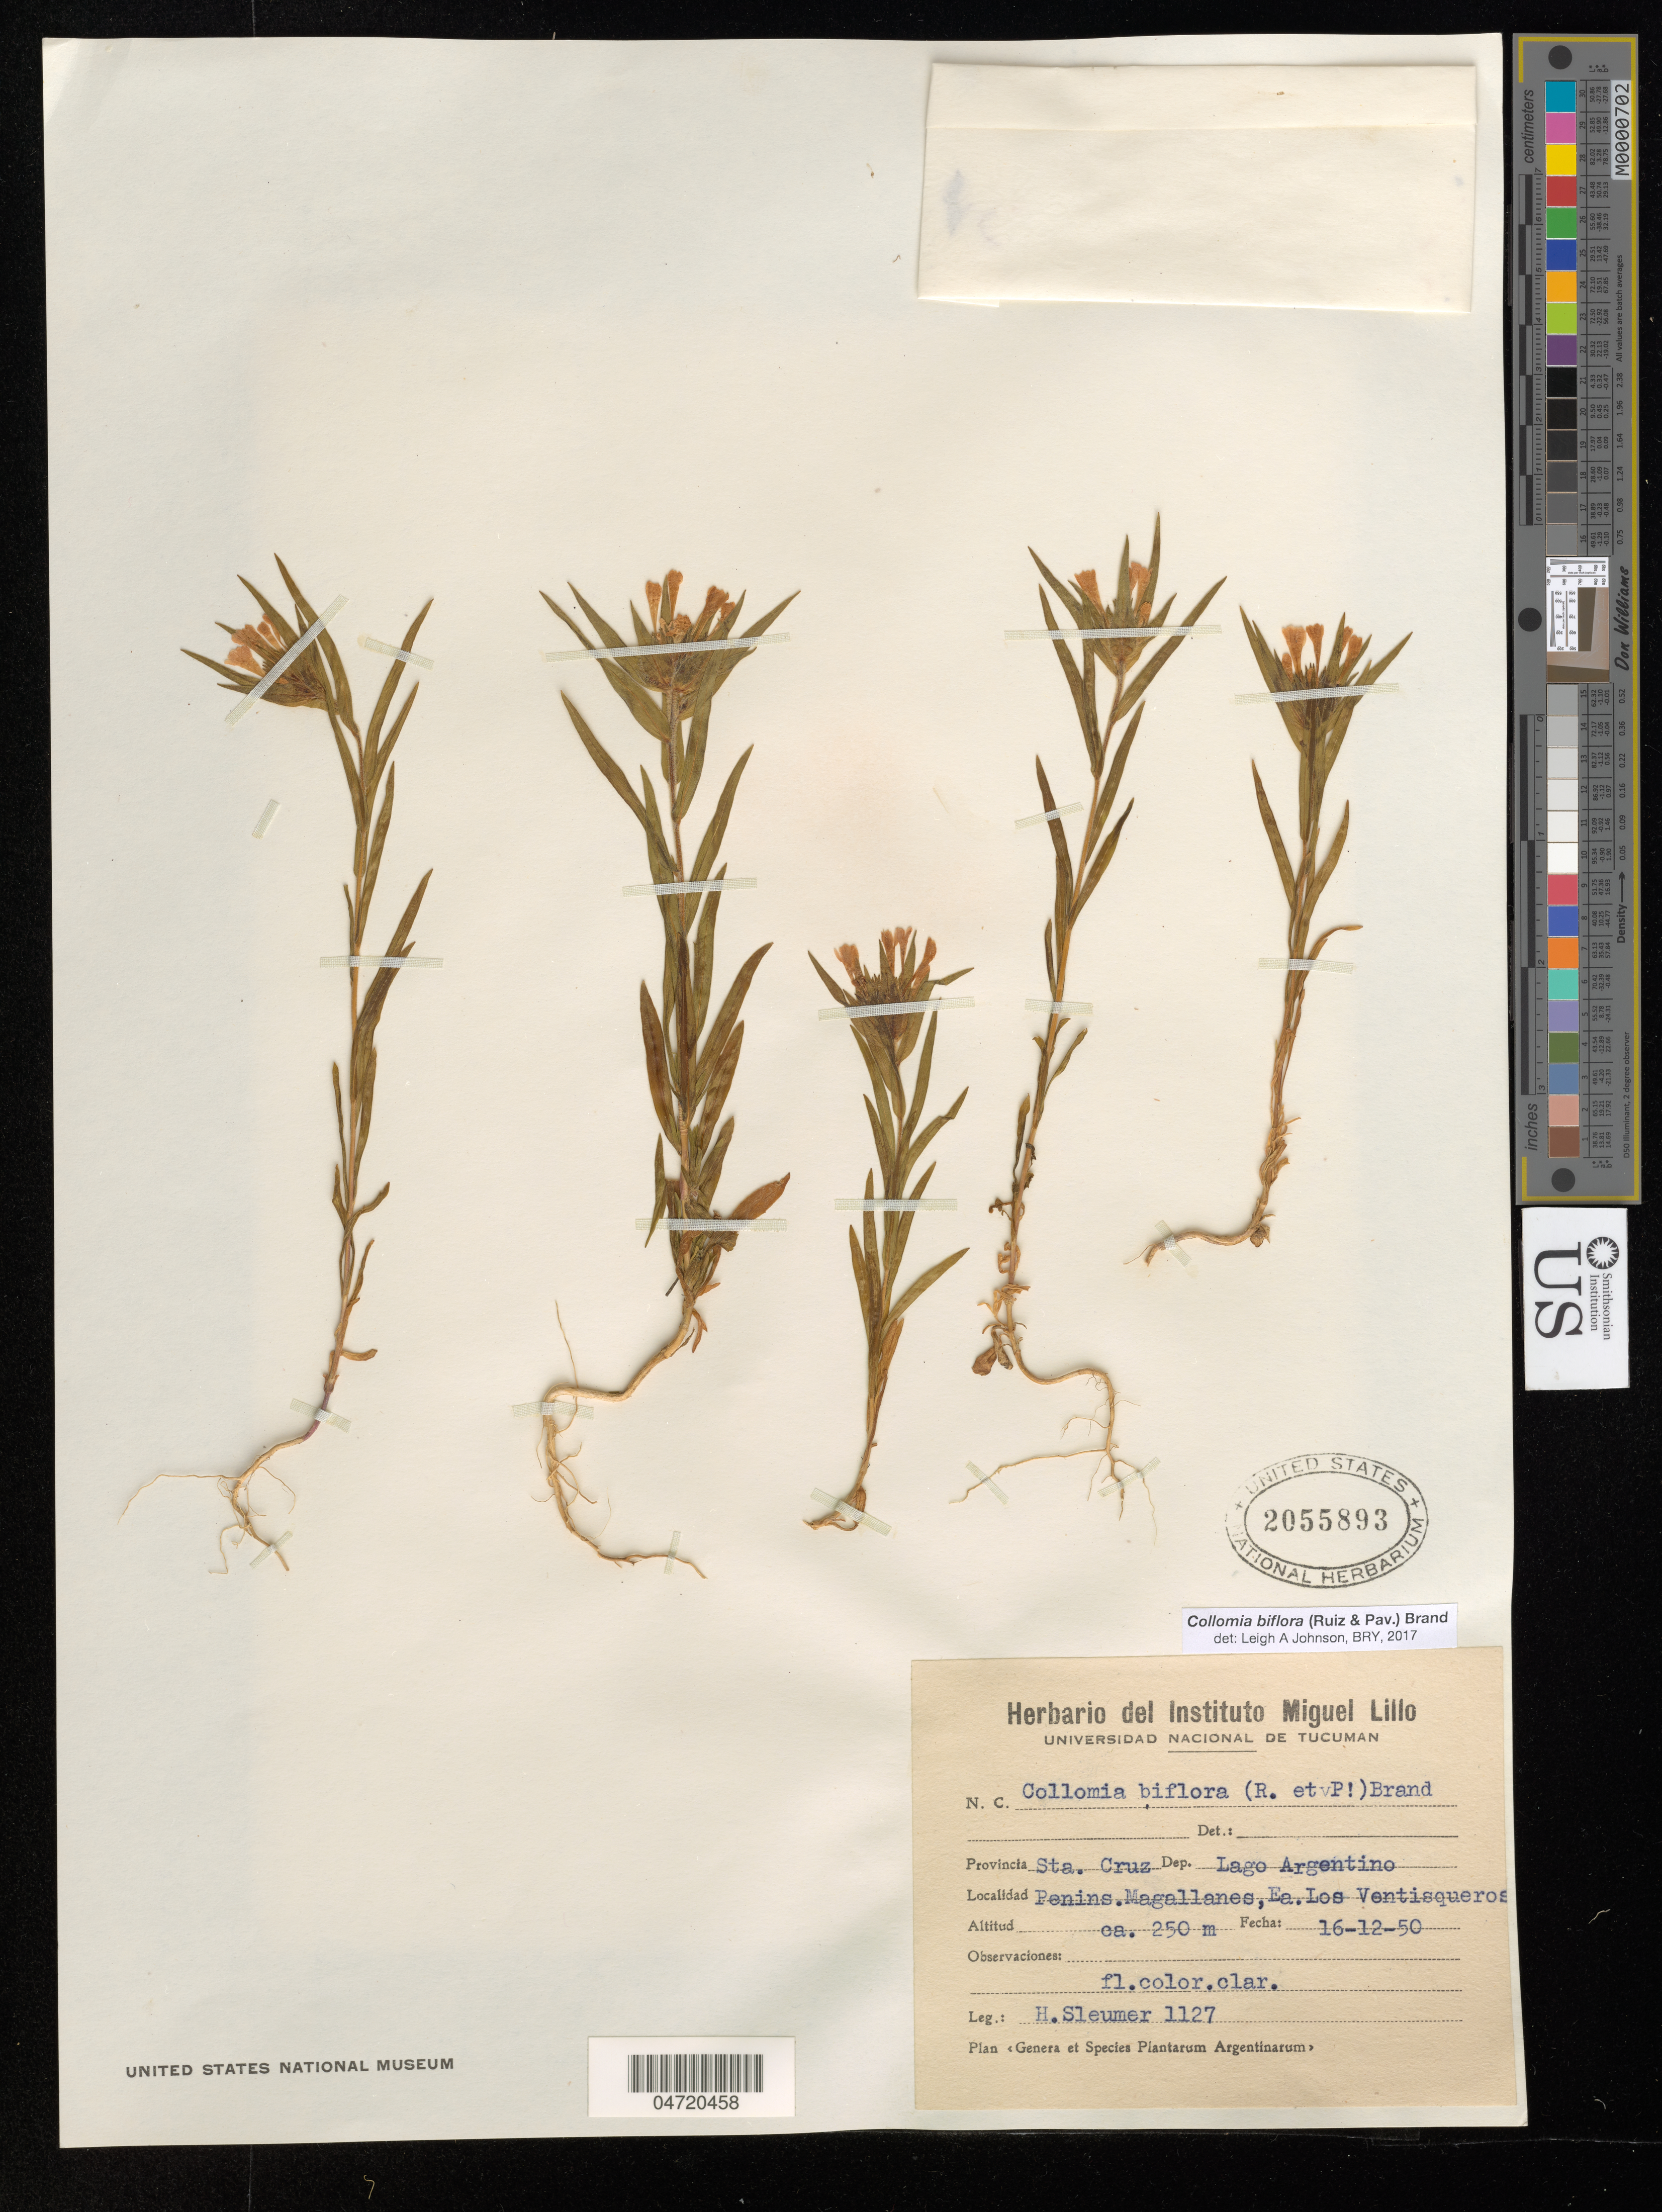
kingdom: Plantae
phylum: Tracheophyta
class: Magnoliopsida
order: Ericales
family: Polemoniaceae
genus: Collomia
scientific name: Collomia biflora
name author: (Ruiz & Pav.) Brand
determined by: Johnson, Leigh Alma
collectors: H. O. Sleumer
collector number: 1127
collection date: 1950-12-16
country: Argentina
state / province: Santa Cruz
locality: Dep. Lago Argentino. Penins. Magallanes, Ea. Los Ventisqueros.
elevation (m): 250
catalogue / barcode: US 2055893